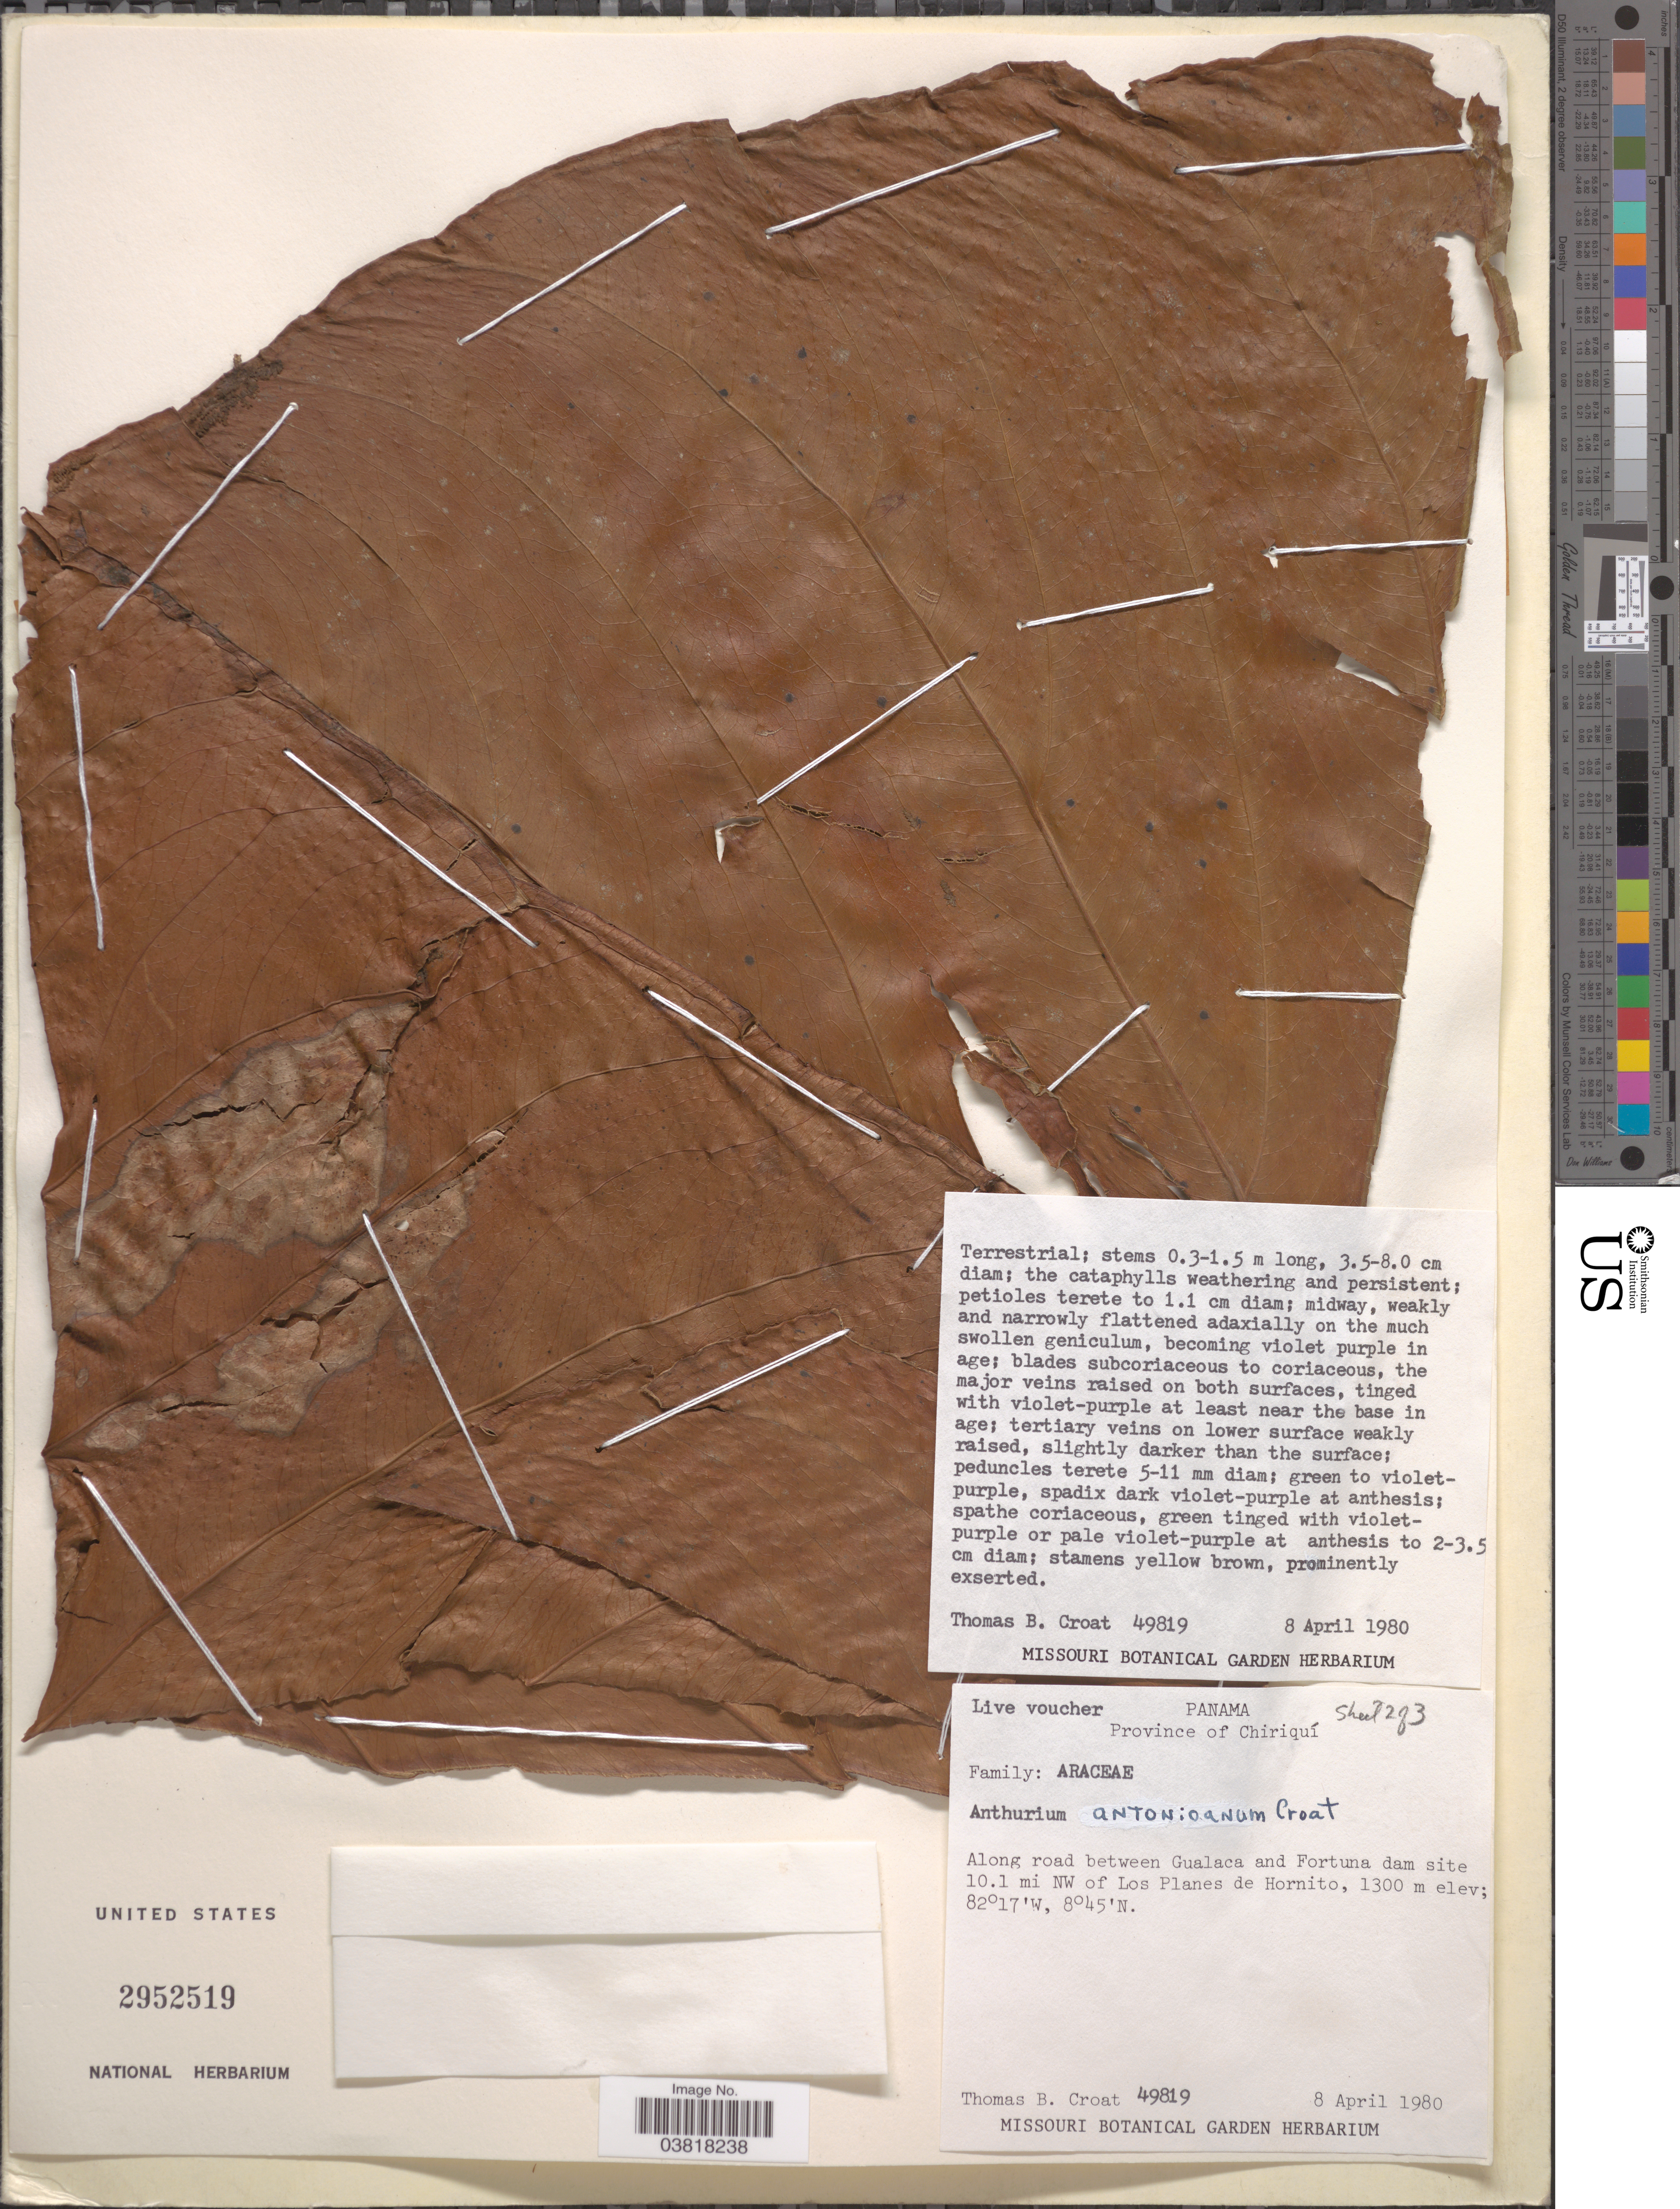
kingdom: Plantae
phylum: Tracheophyta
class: Liliopsida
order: Alismatales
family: Araceae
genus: Anthurium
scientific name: Anthurium antonioanum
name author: Croat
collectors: T. B. Croat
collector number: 49819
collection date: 1980-04-08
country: Panama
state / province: Chiriqui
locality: Along road between Gualaca and Fortuna dam site 10.1 mi NW of Los Planes de Hornito.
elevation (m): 1300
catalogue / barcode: US 2952519